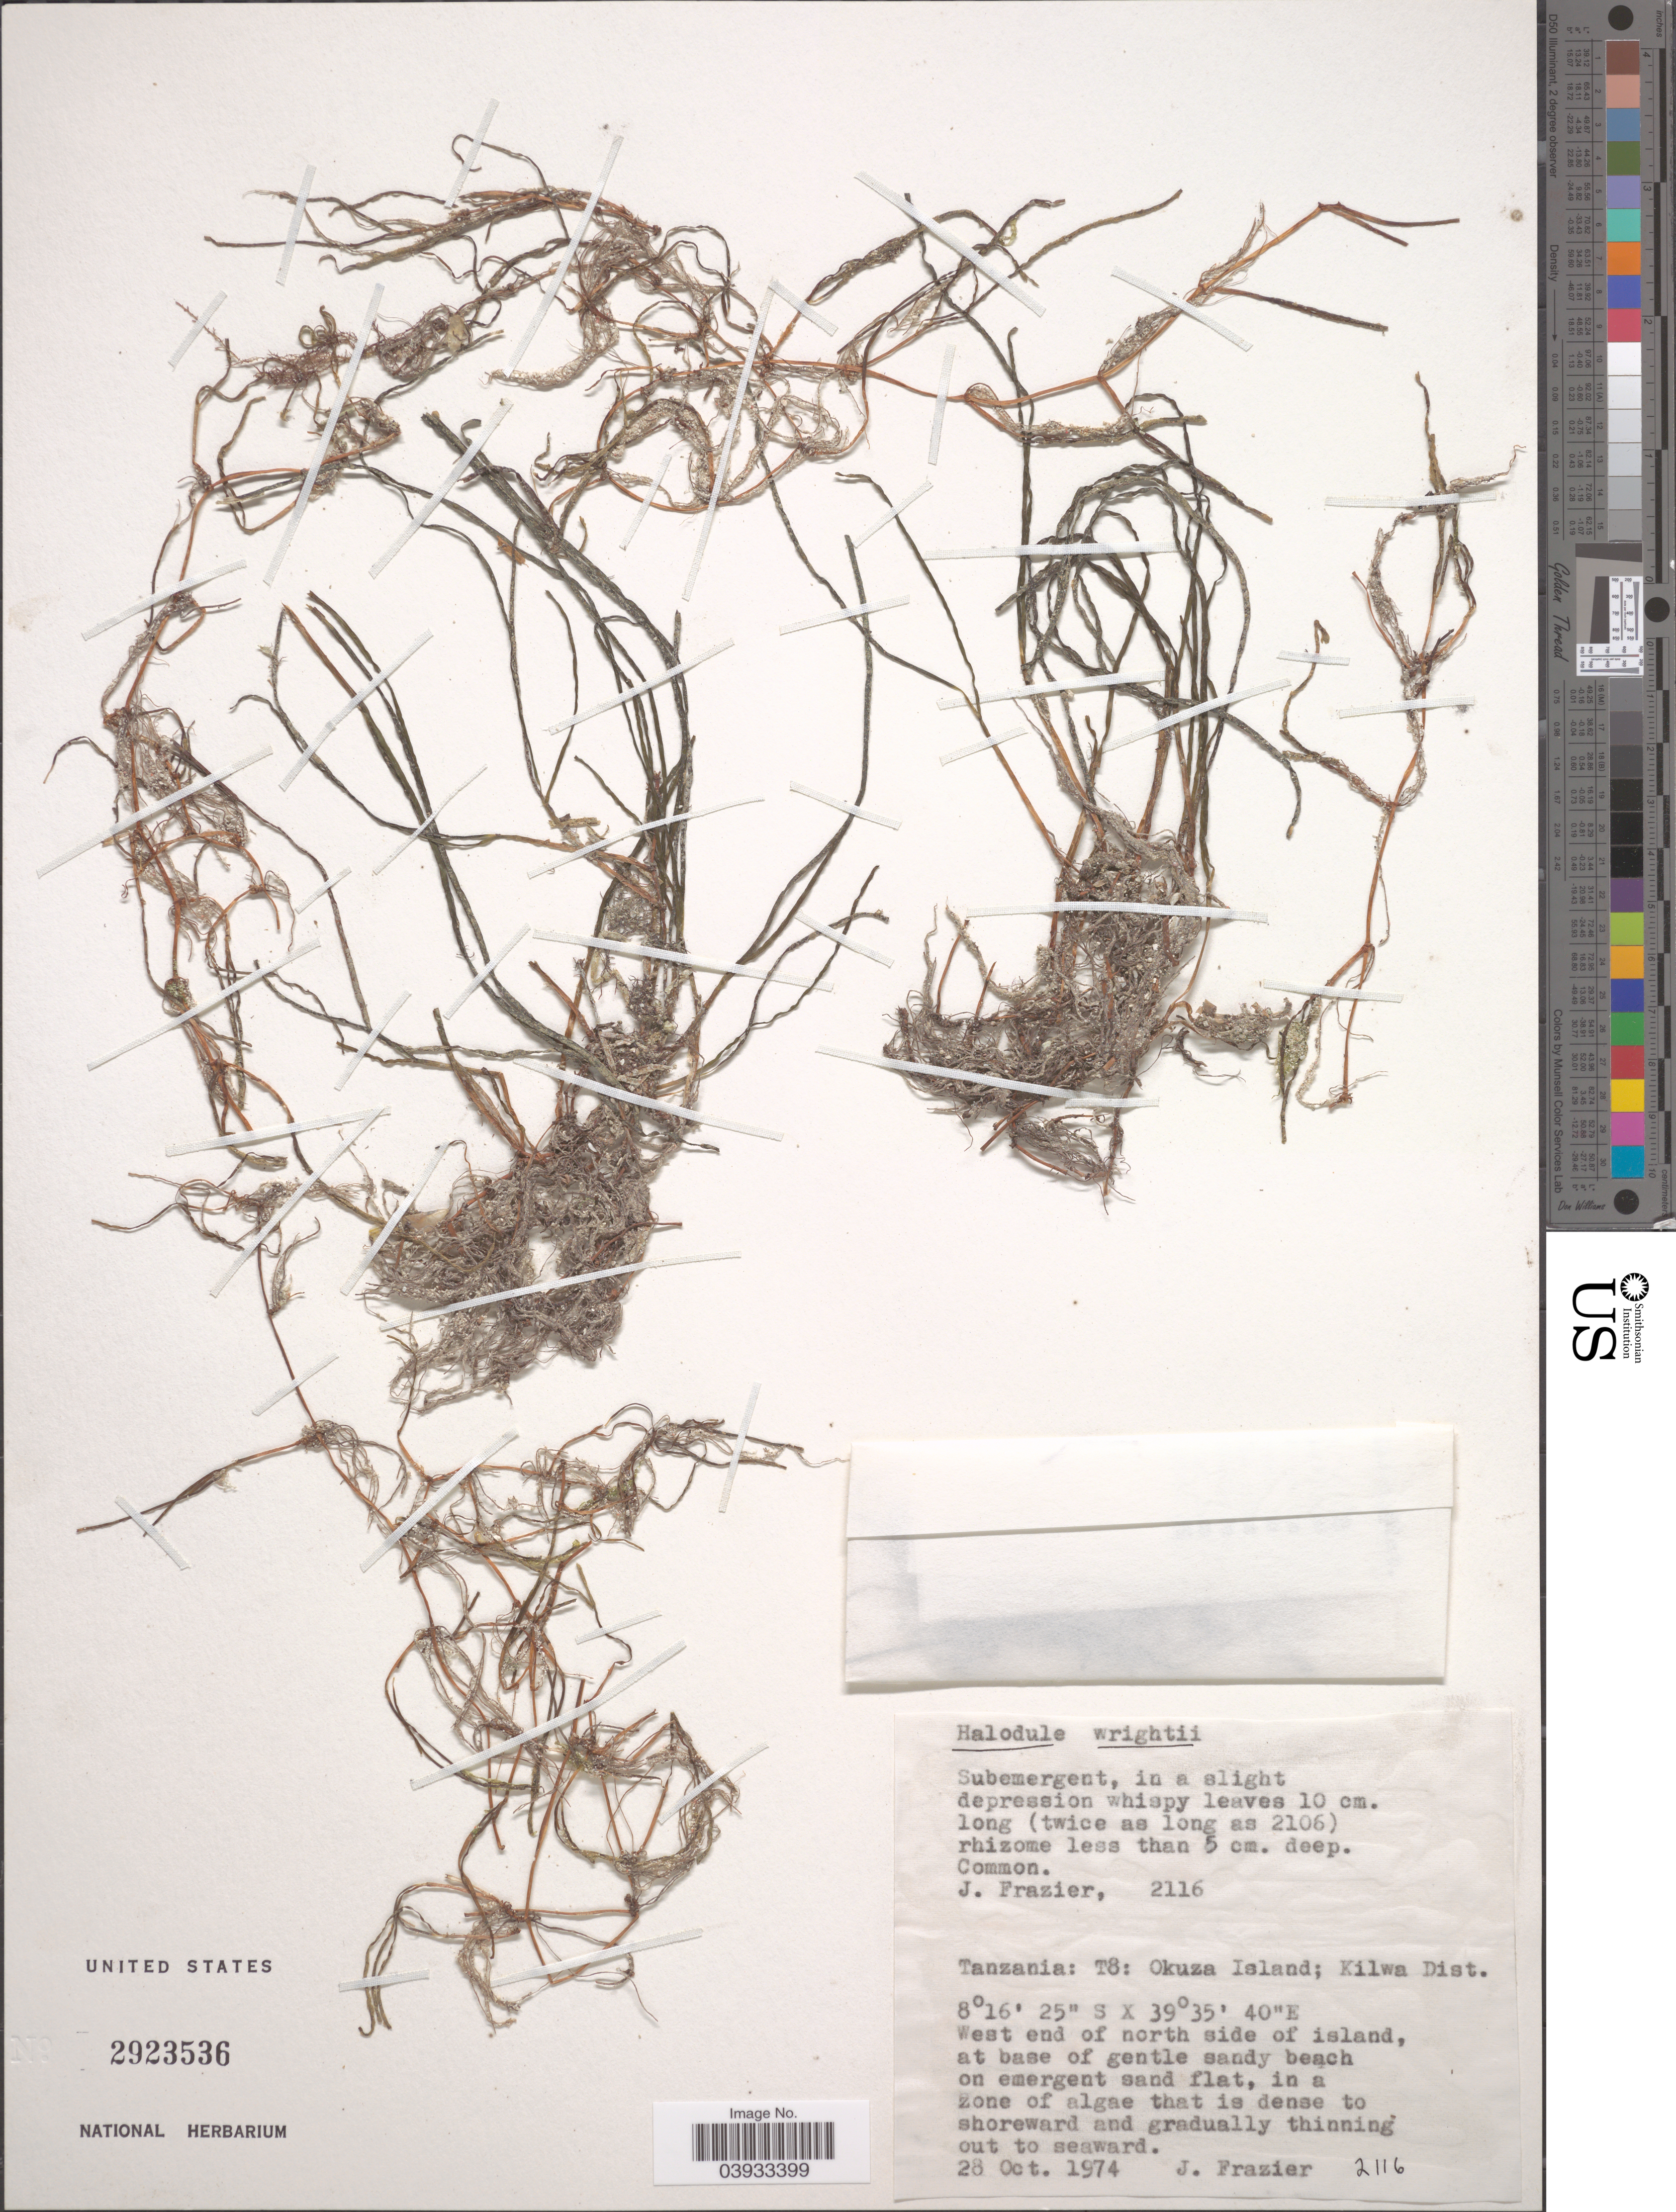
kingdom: Plantae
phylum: Tracheophyta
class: Liliopsida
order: Alismatales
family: Cymodoceaceae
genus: Halodule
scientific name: Halodule wrightii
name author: Asch.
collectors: J. Frazier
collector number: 2116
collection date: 1974-10-28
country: Tanzania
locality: T8: Okuza Island; Kilwa Dist. West end of north side of island.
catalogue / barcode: US 2923536